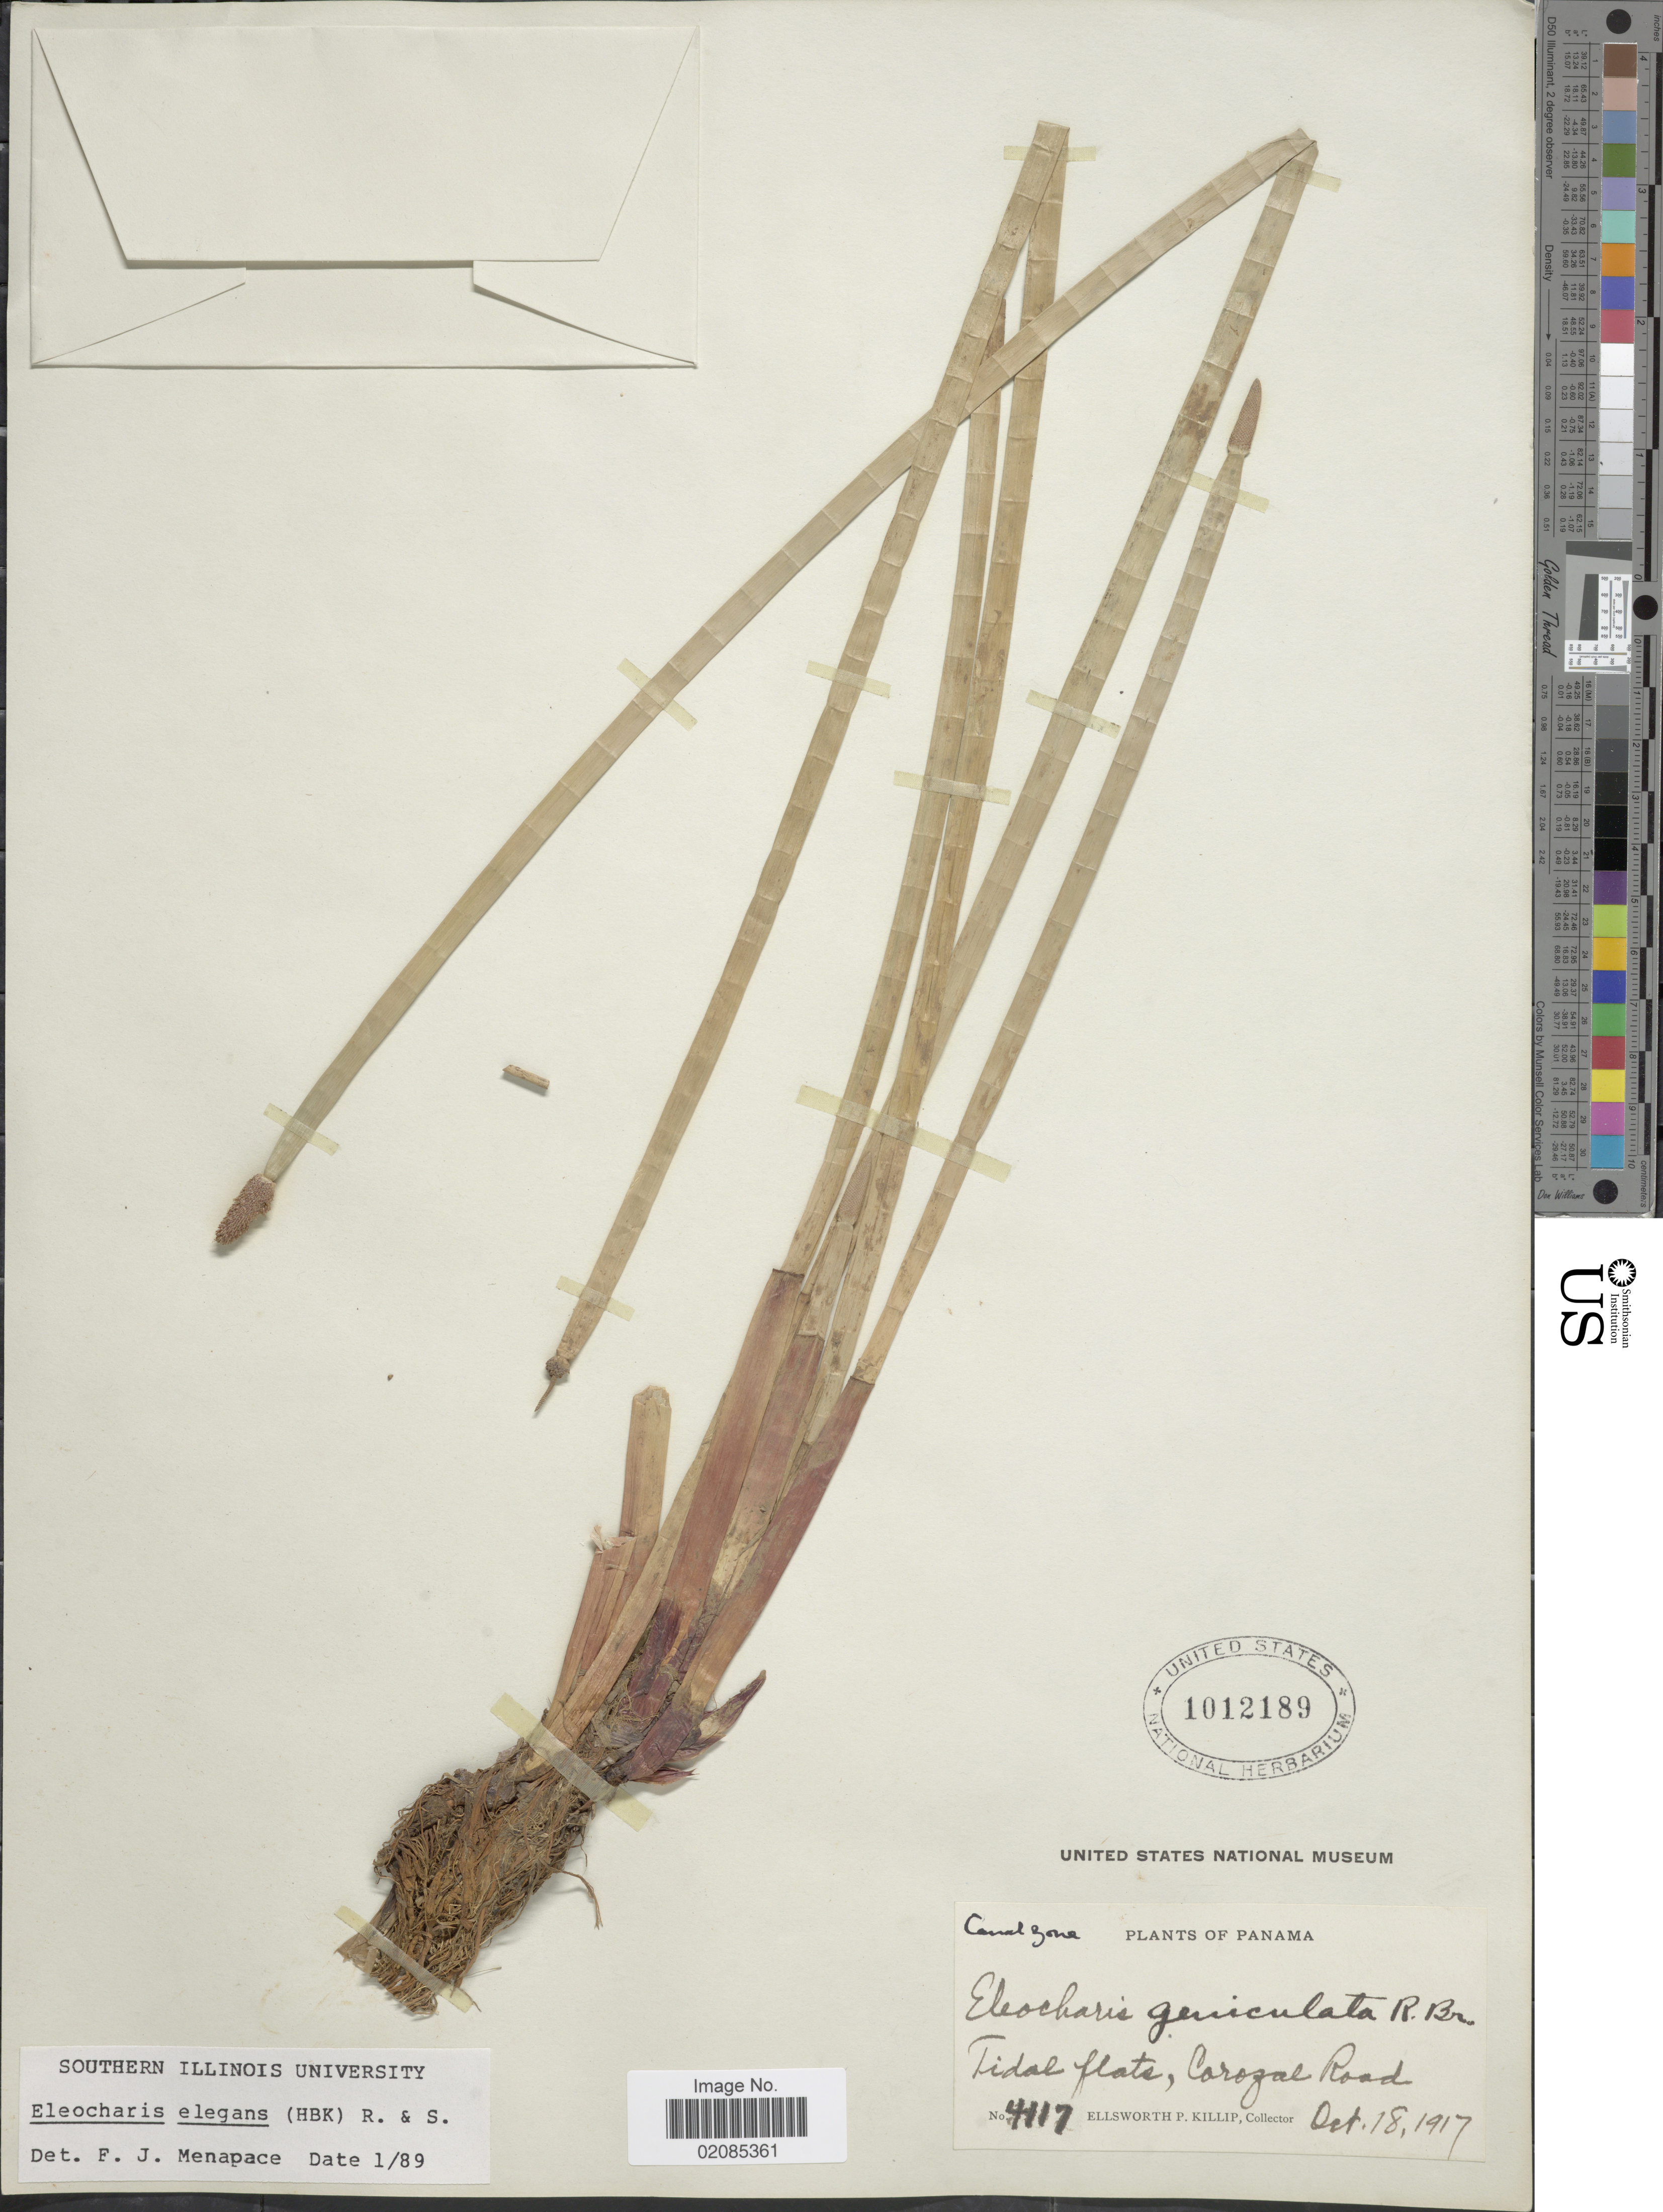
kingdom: Plantae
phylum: Tracheophyta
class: Liliopsida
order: Poales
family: Cyperaceae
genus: Eleocharis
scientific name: Eleocharis elegans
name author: (Kunth) Roem. & Schult.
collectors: E. P. Killip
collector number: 4117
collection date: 1917-10-18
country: Panama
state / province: Colón / Panamá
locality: Canal Zone, Tidal flats, Corozal Road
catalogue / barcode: US 1012189